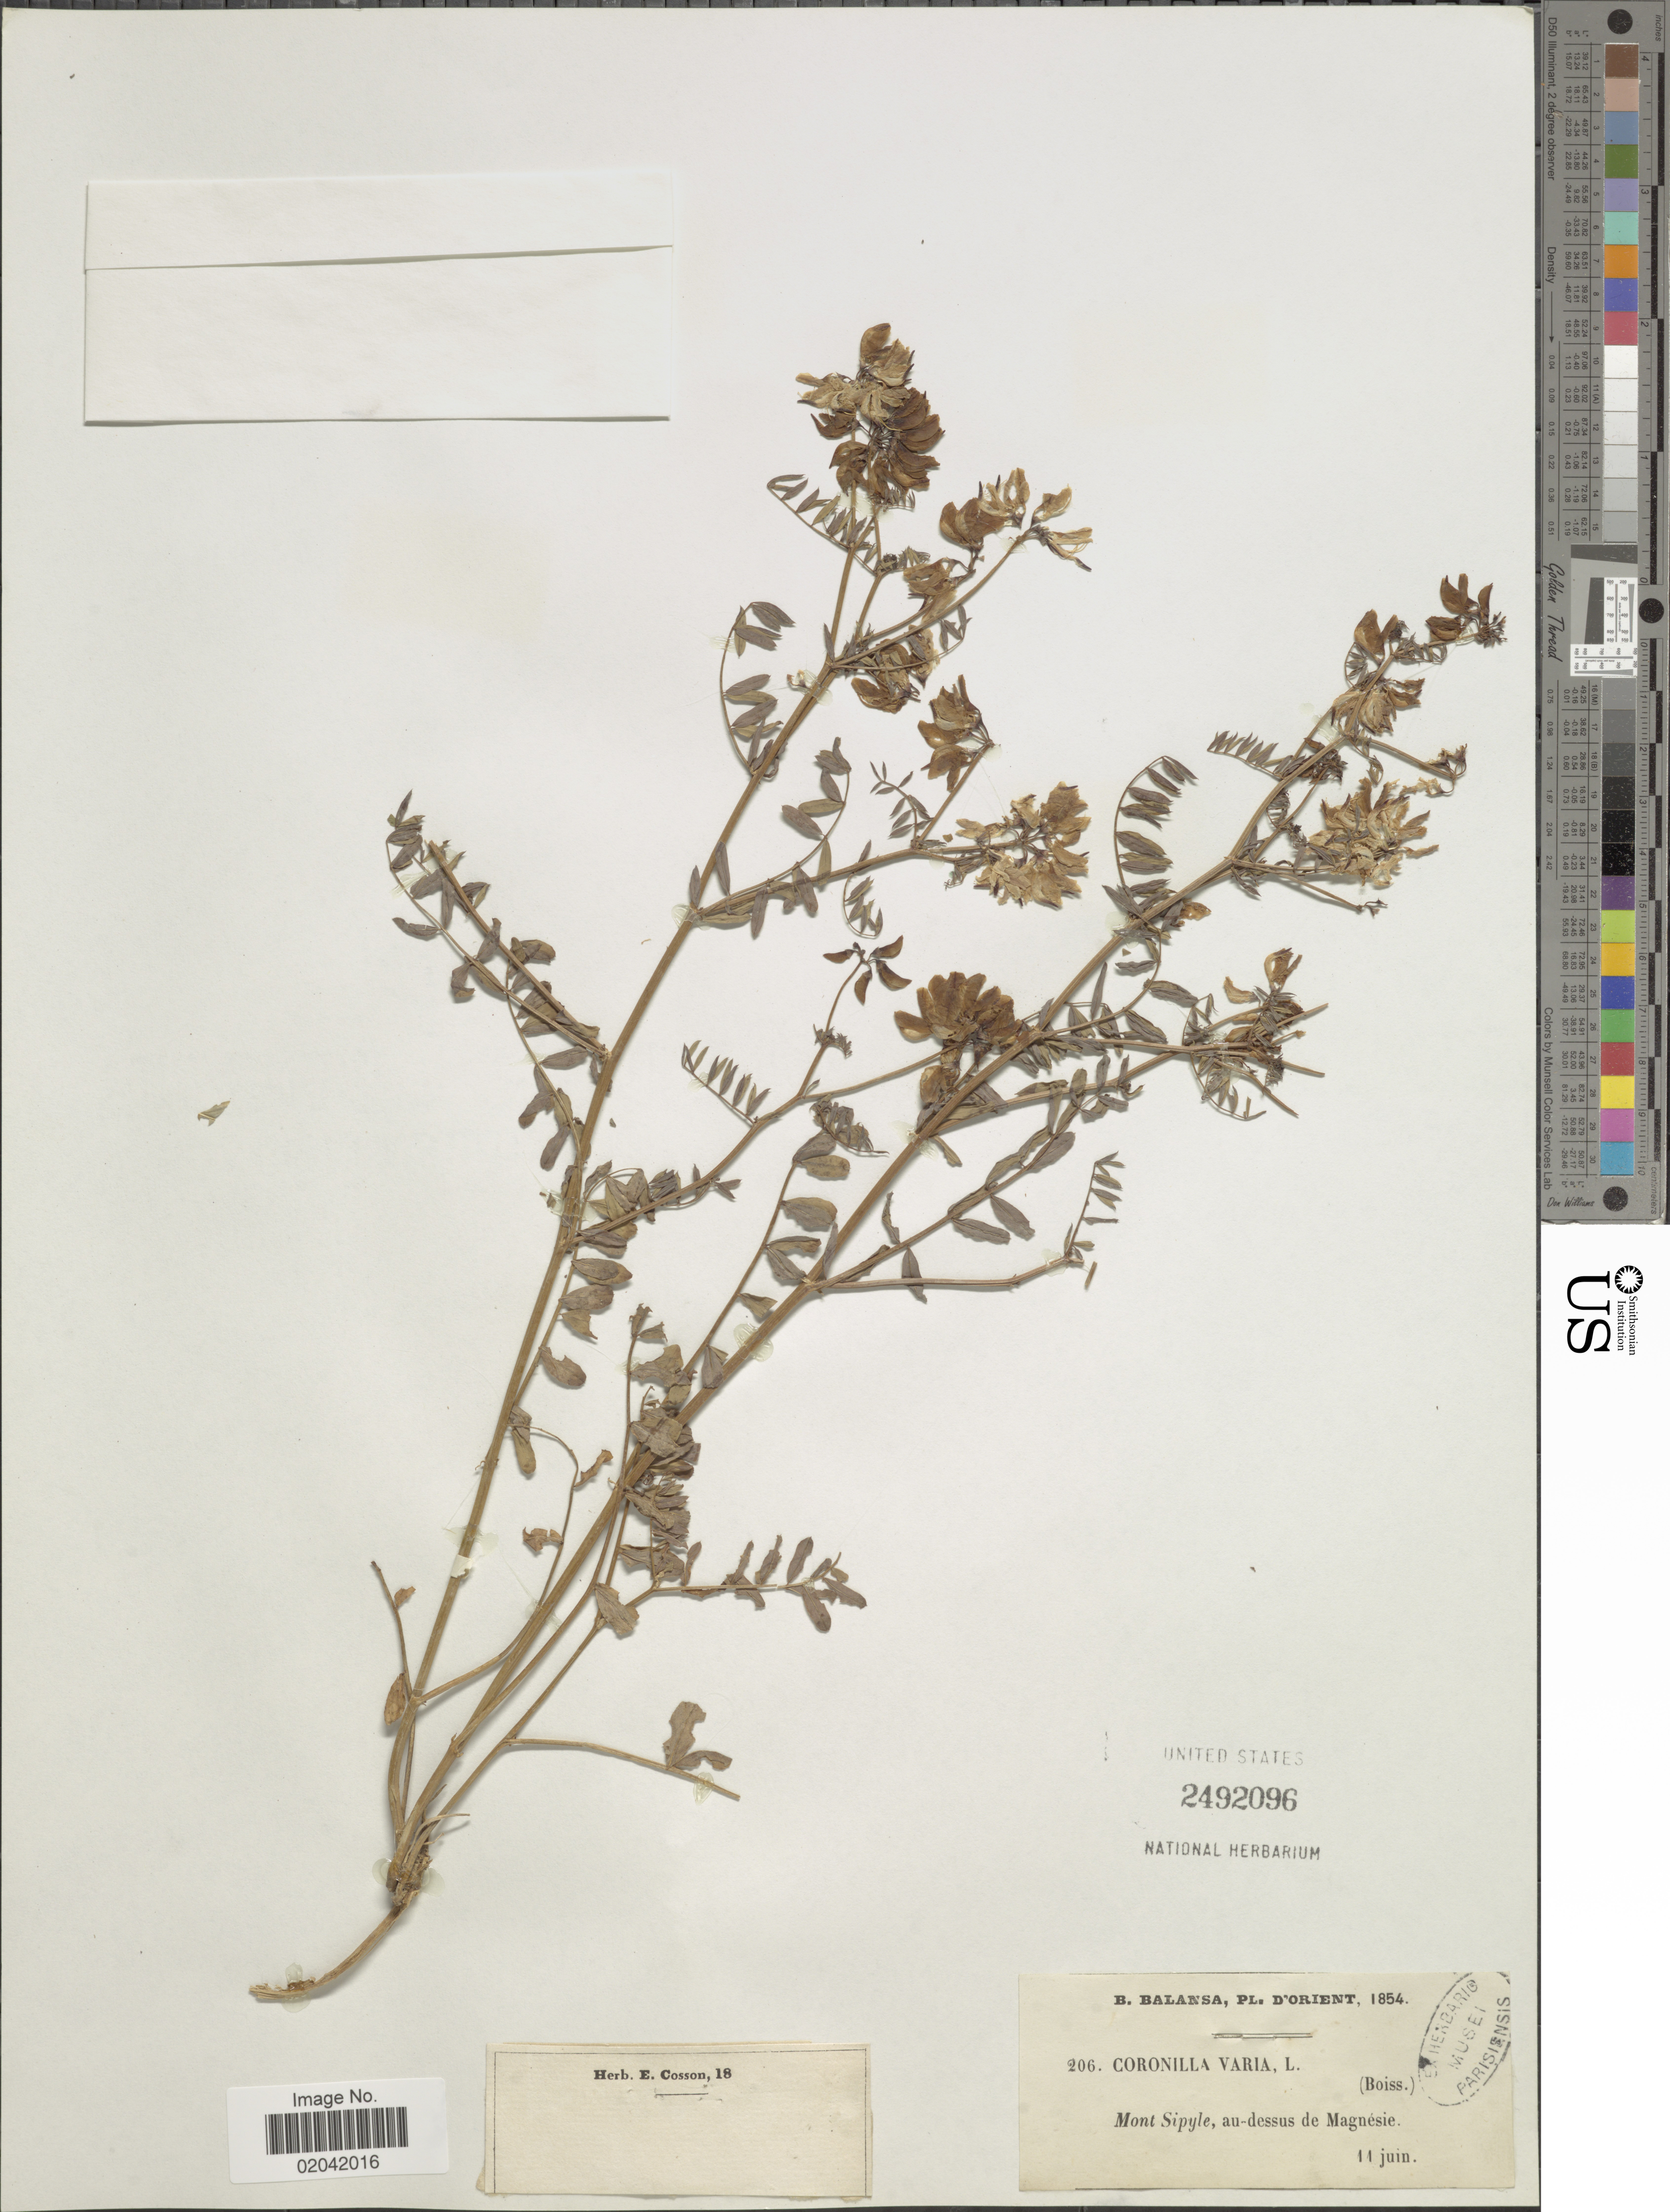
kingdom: Plantae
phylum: Tracheophyta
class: Magnoliopsida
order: Fabales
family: Fabaceae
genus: Coronilla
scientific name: Coronilla varia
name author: L.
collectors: B. Balansa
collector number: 206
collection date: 1854-06-11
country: Turkey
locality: D'Orient, Mont Sipyle, au-dessus de Magnésie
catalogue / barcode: US 2492096